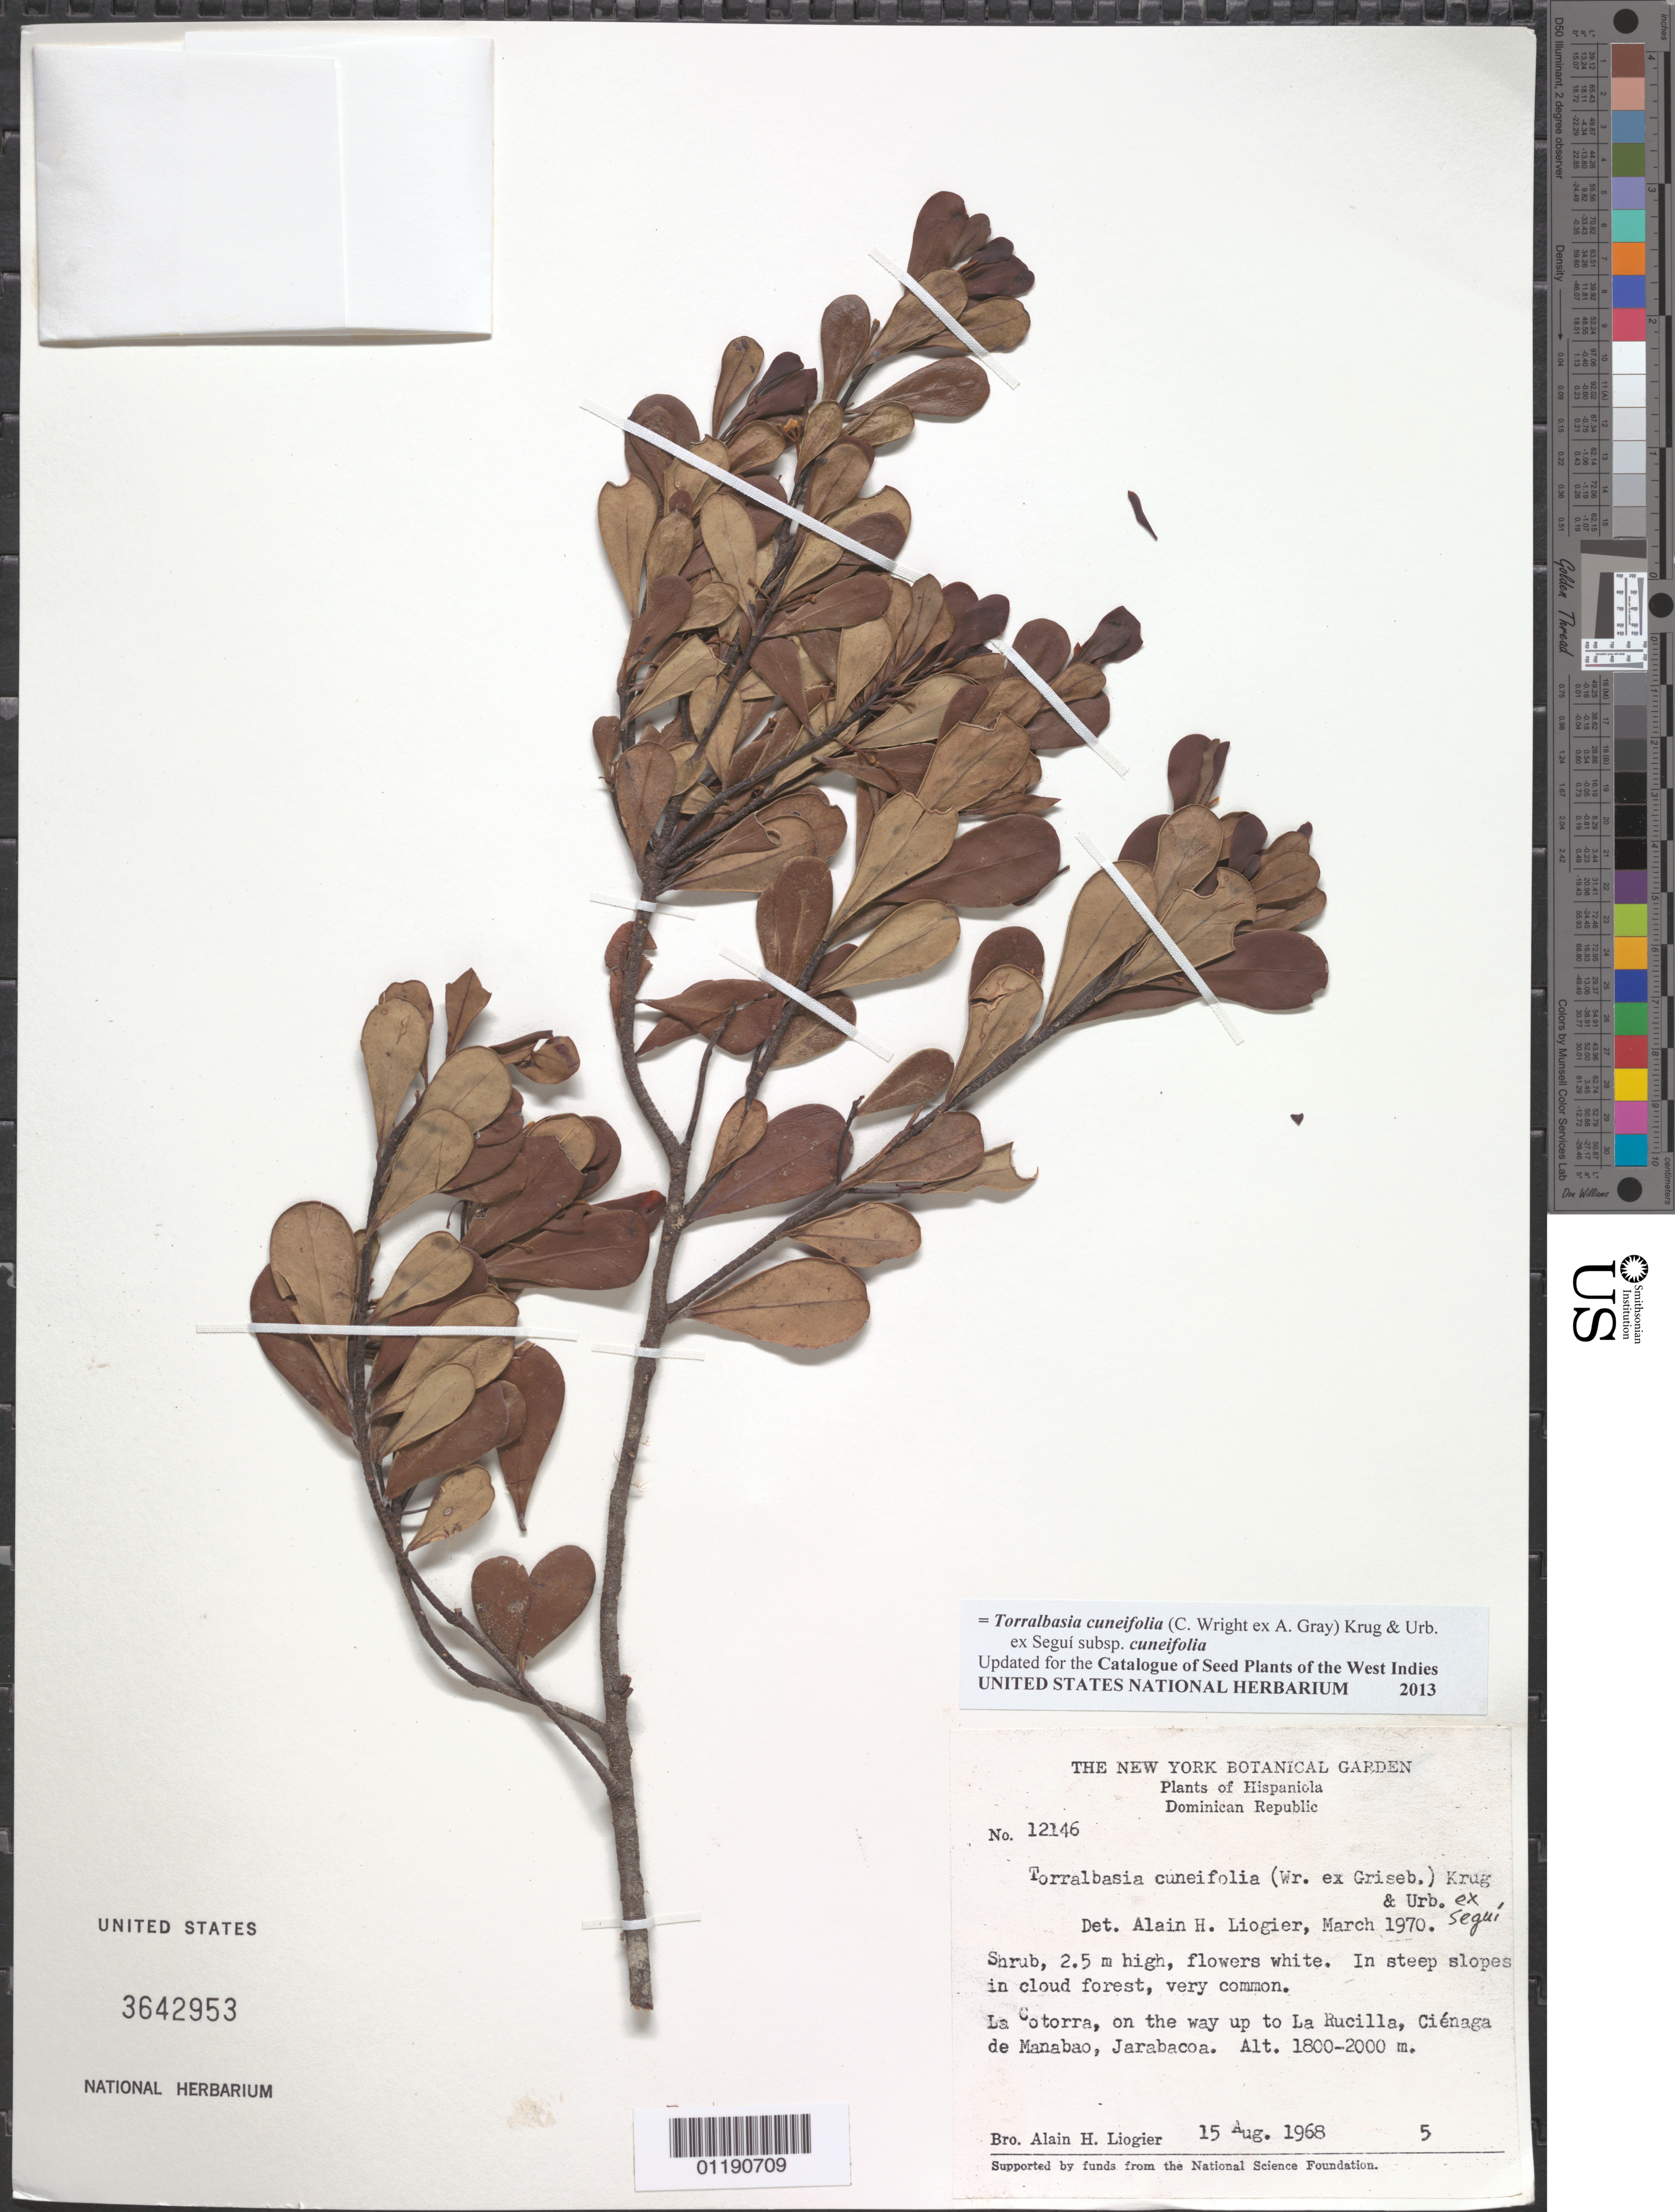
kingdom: Plantae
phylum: Tracheophyta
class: Magnoliopsida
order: Celastrales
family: Celastraceae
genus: Torralbasia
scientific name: Torralbasia cuneifolia subsp. cuneifolia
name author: (C. Wright ex Griseb.) Krug & Urb.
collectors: A. H. Liogier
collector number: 12146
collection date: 1968-08-15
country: Dominican Republic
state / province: La Vega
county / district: Jarabacoa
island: Hispaniola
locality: La Cotorra, on the way up to La Rucilla, Ciénaga de Manabao, Jarabacoa.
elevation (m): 1800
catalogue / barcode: US 3642953